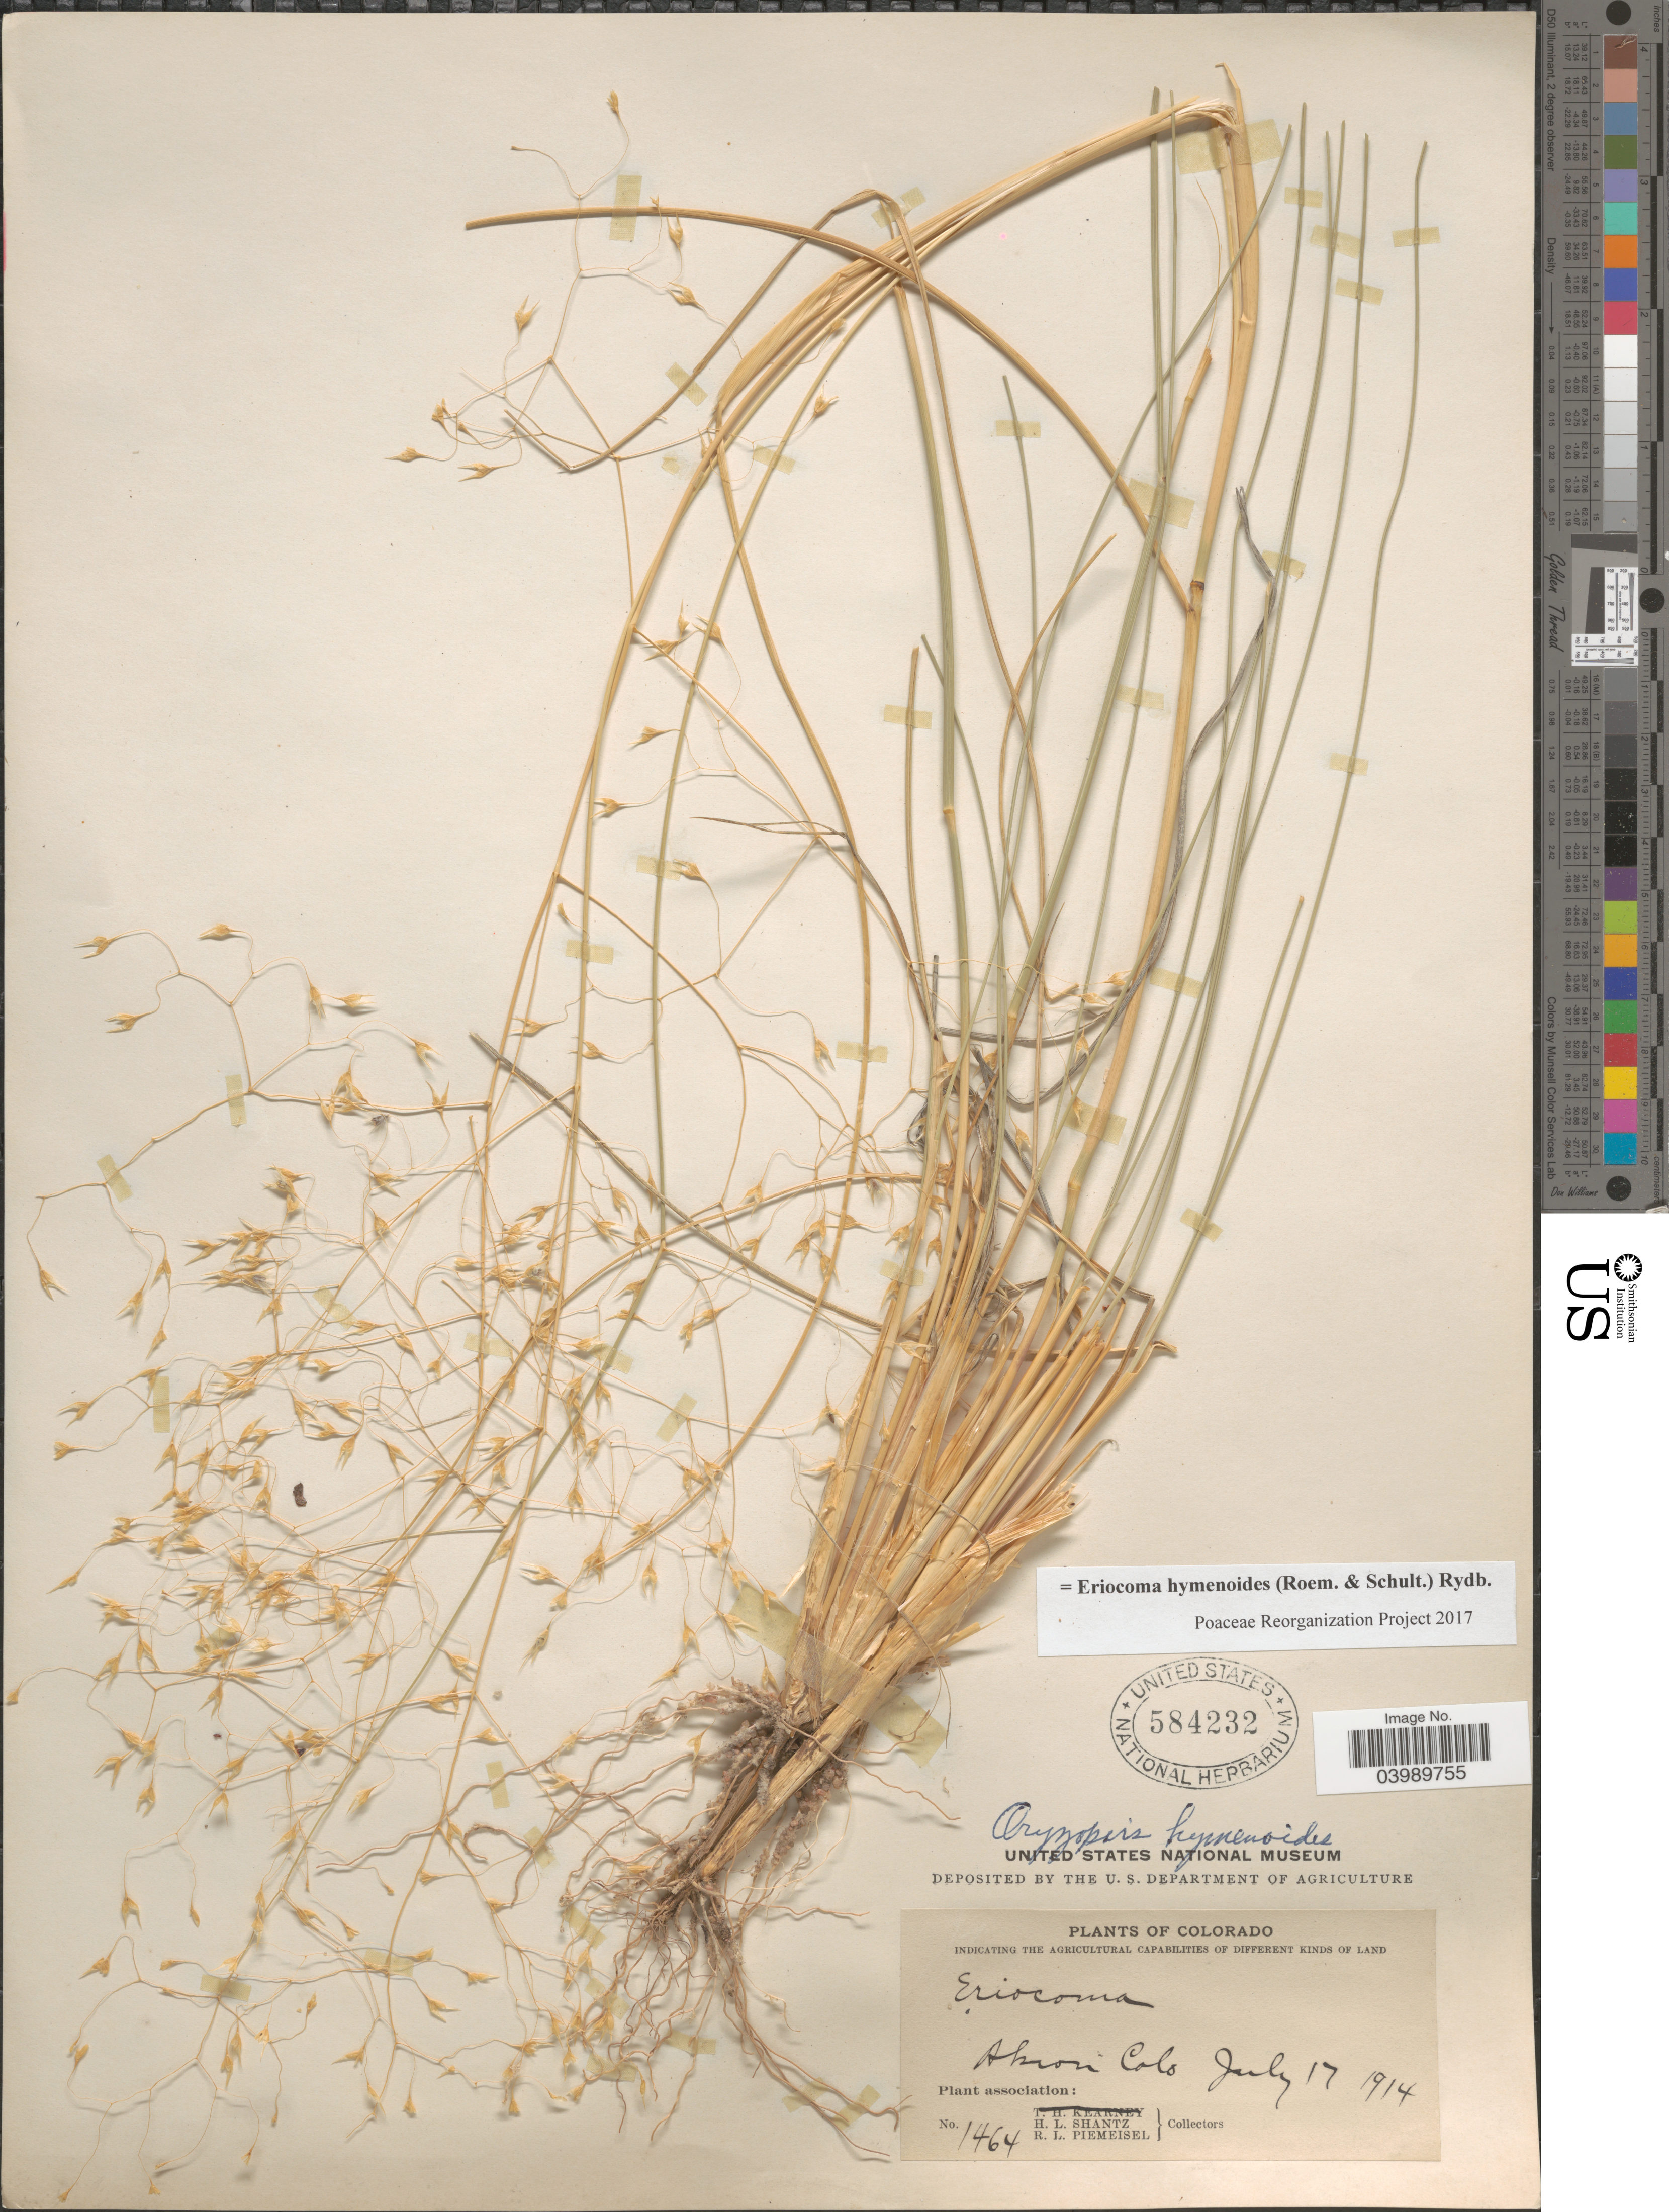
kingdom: Plantae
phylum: Tracheophyta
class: Liliopsida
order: Poales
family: Poaceae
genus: Eriocoma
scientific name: Eriocoma hymenoides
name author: (Roem. & Schult.) Rydb.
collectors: H. Shantz & R. L. Piemeisel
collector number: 1464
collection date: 1914-07-17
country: United States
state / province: Colorado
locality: Akron.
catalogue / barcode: US 584232